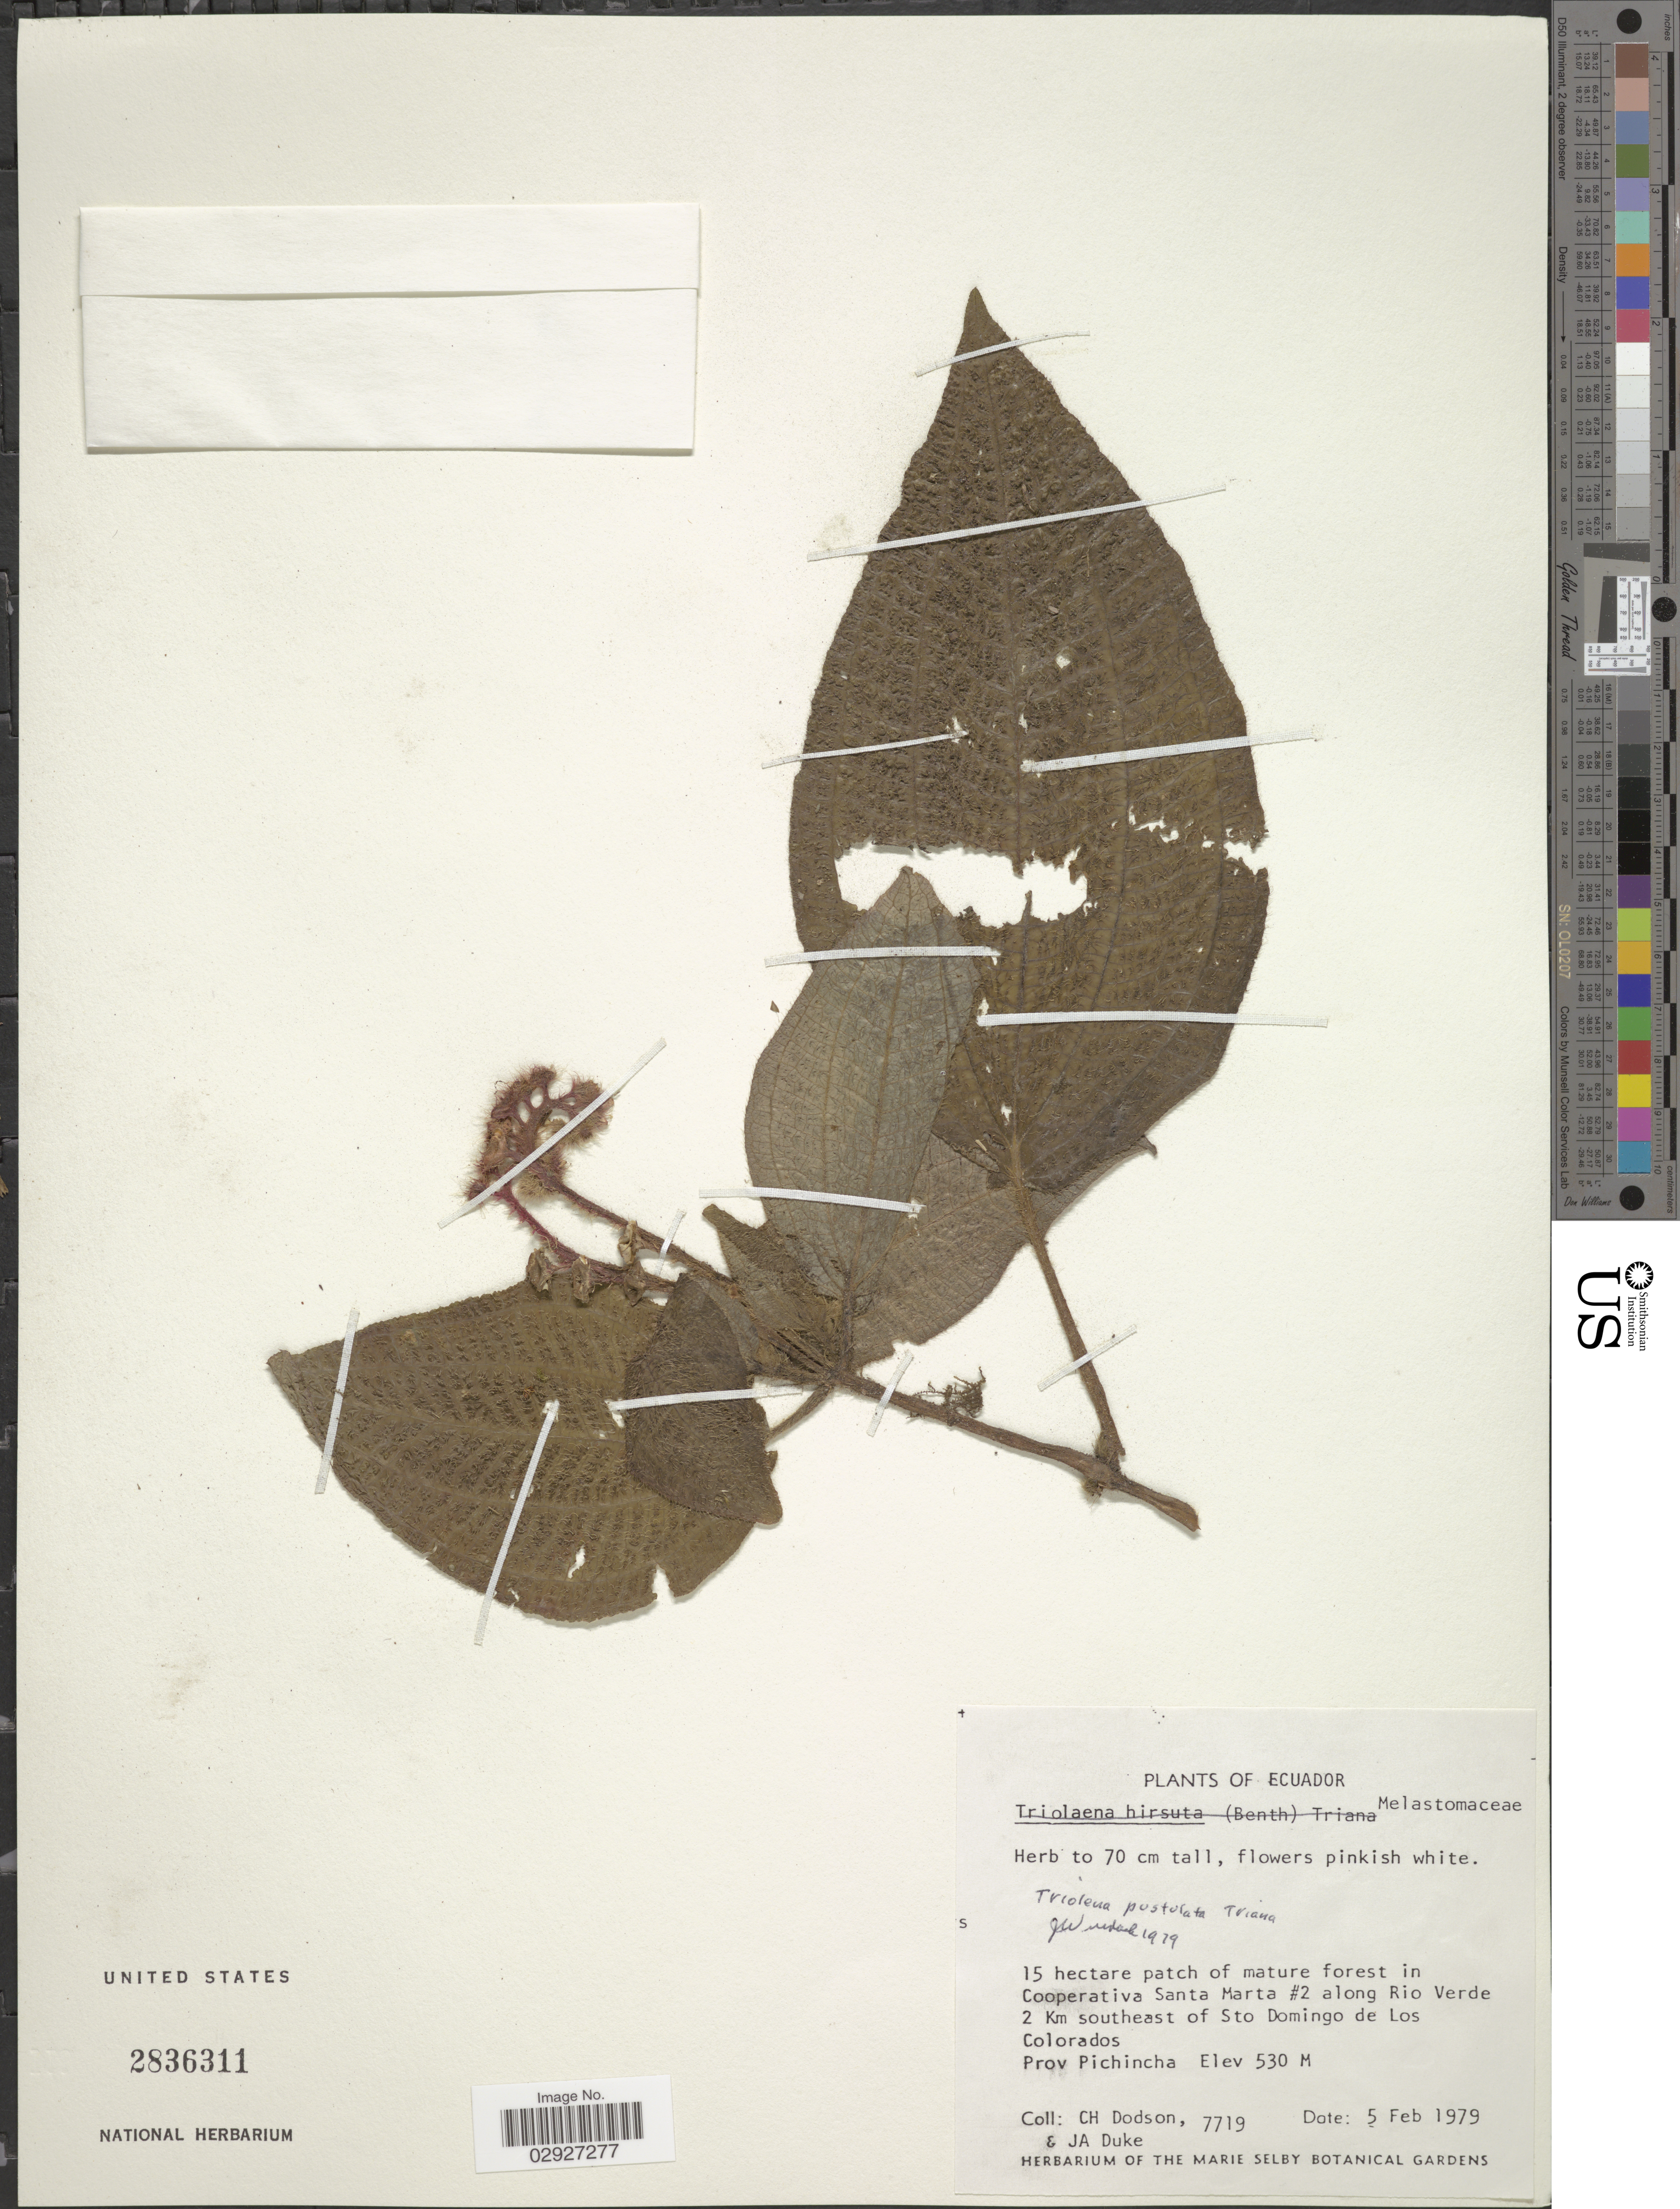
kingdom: Plantae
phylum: Tracheophyta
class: Magnoliopsida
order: Myrtales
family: Melastomataceae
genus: Triolena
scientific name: Triolena pustulata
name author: Triana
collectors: C. H. Dodson & J. A. Duke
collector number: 7719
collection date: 1979-02-05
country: Ecuador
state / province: Pichincha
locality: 15 hectare patch of mature forest in Cooperativa Santa Marta #2 along Rio Verde 2 Km southeast of Sto Domingo de los Colorados.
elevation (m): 530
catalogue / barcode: US 2836311